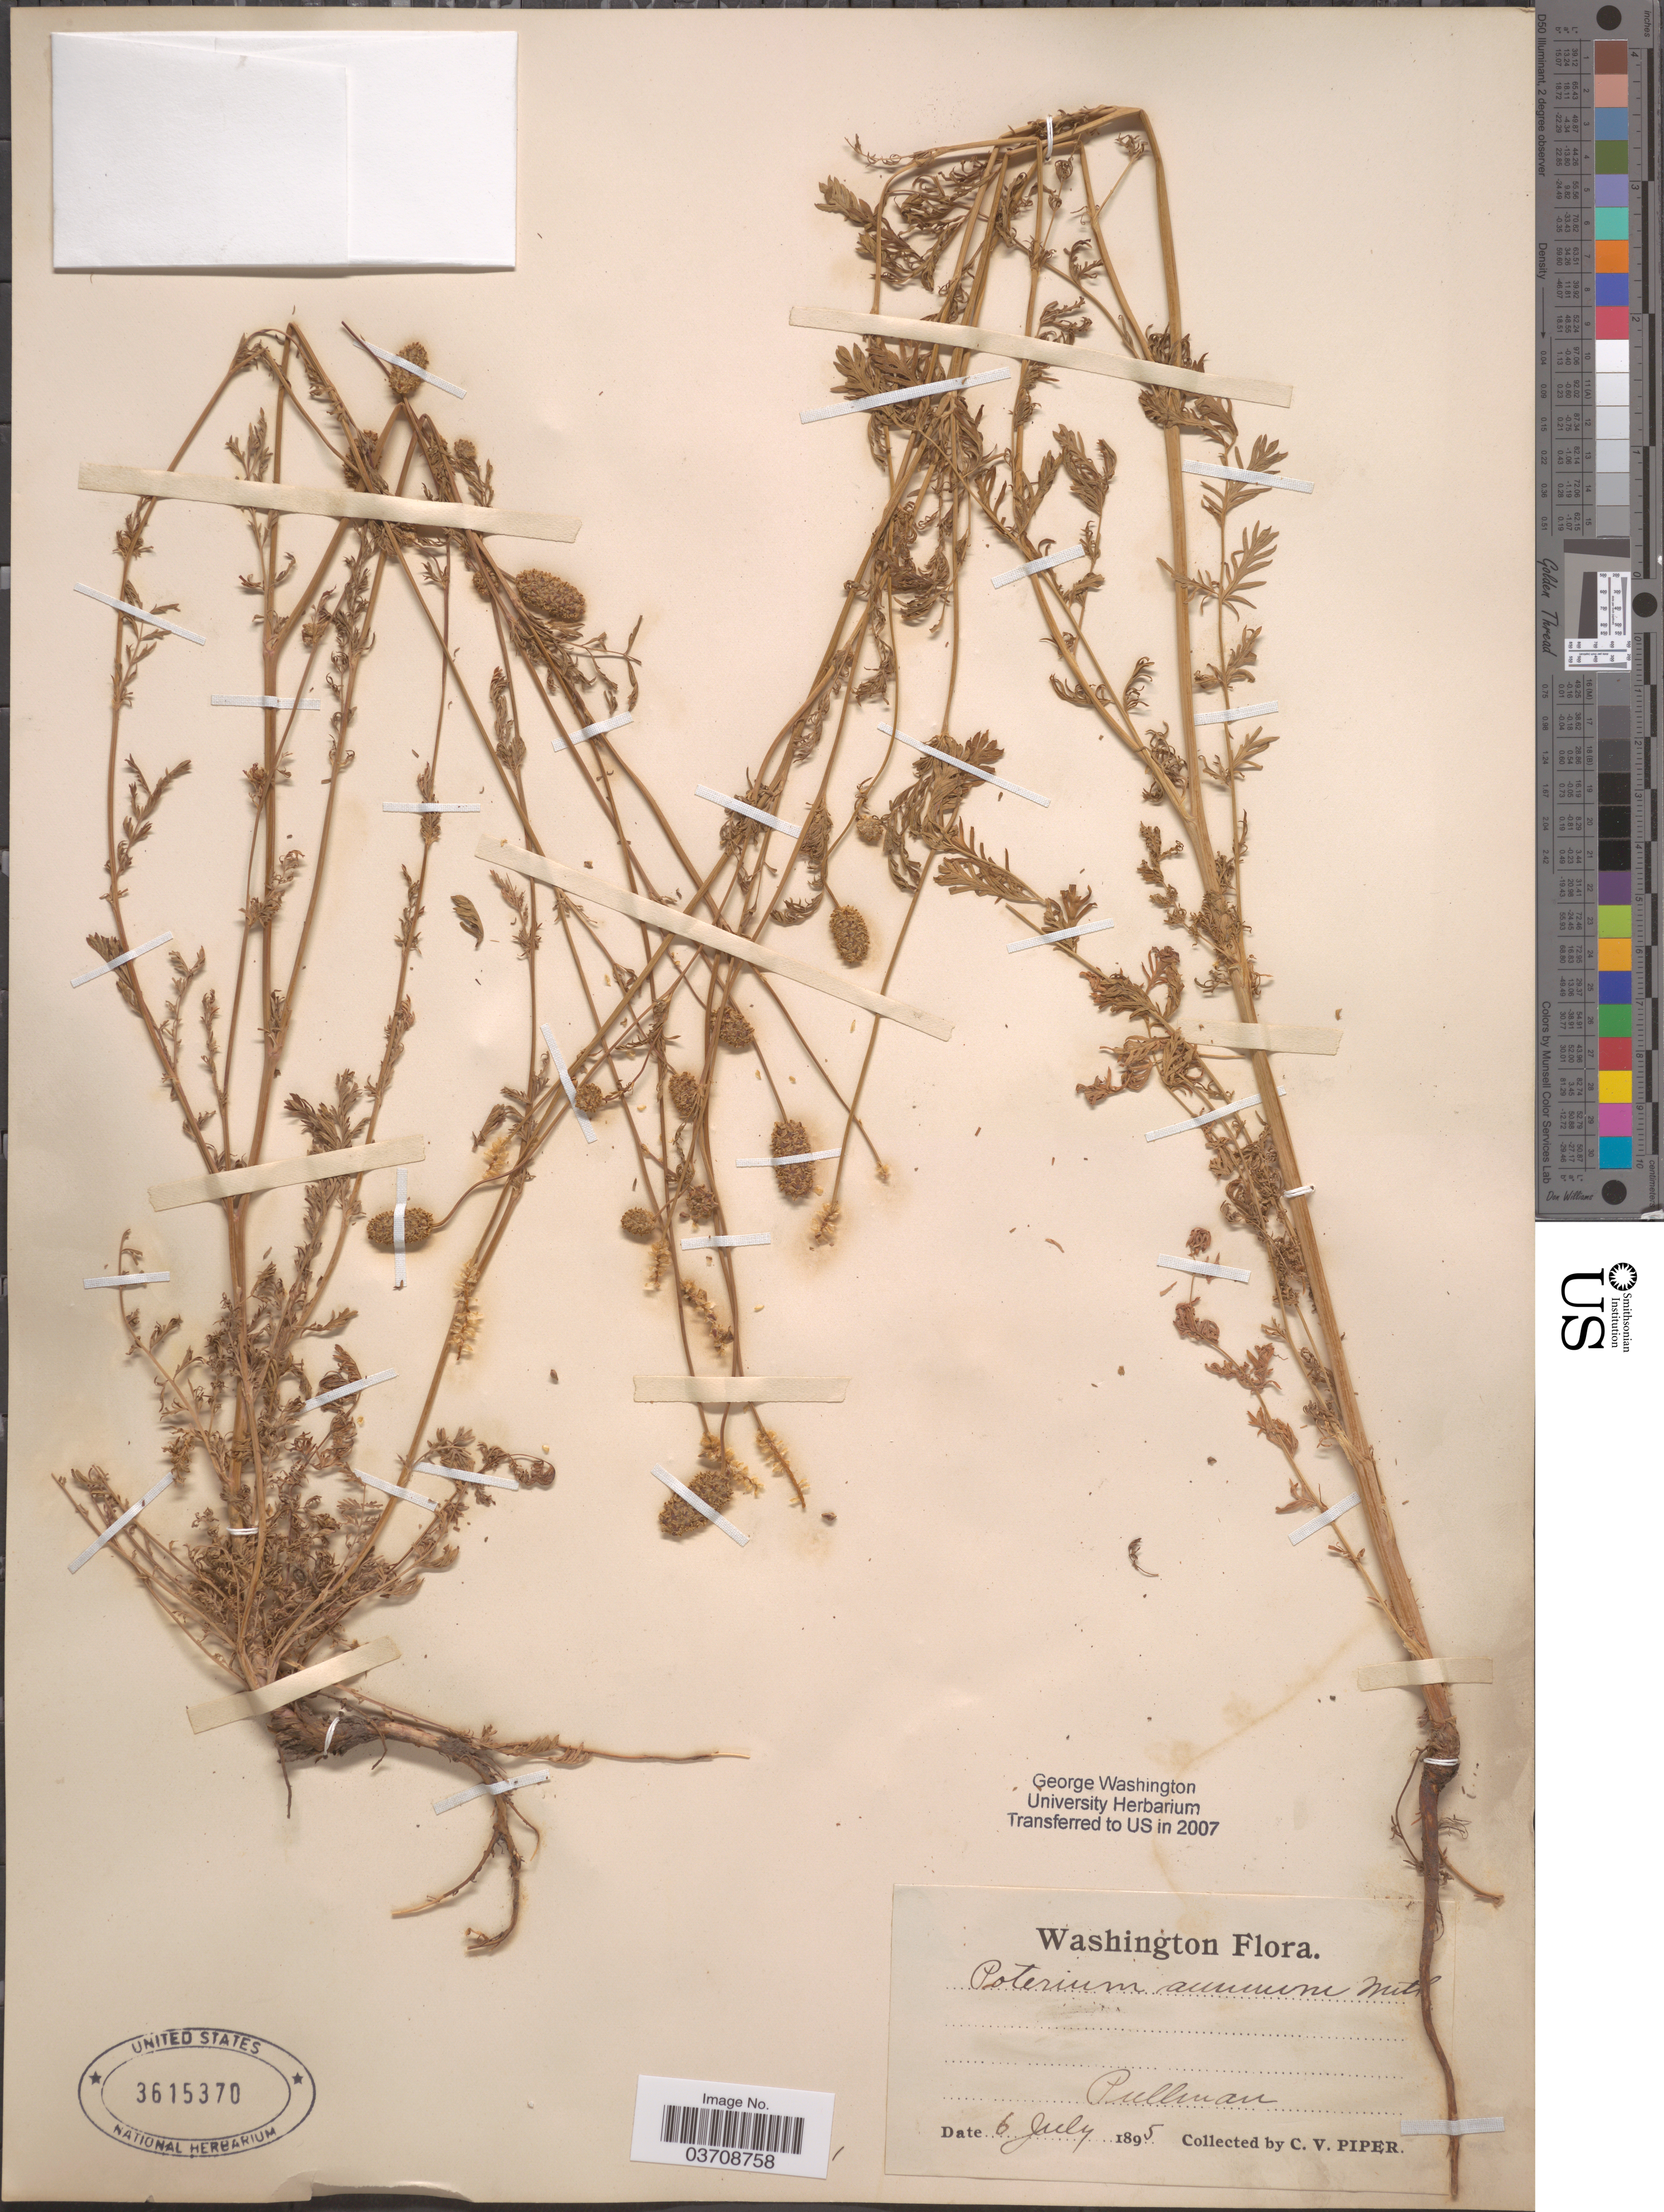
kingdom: Plantae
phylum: Tracheophyta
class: Magnoliopsida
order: Rosales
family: Rosaceae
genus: Sanguisorba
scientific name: Sanguisorba occidentalis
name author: Nutt.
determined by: Strong, Mark T., (BOT), Smithsonian Institution - National Museum of Natural History (UNITED STATES)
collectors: C. V. Piper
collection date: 1895-07-06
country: United States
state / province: Washington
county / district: Whitman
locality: Pullman.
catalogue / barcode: US 3615370